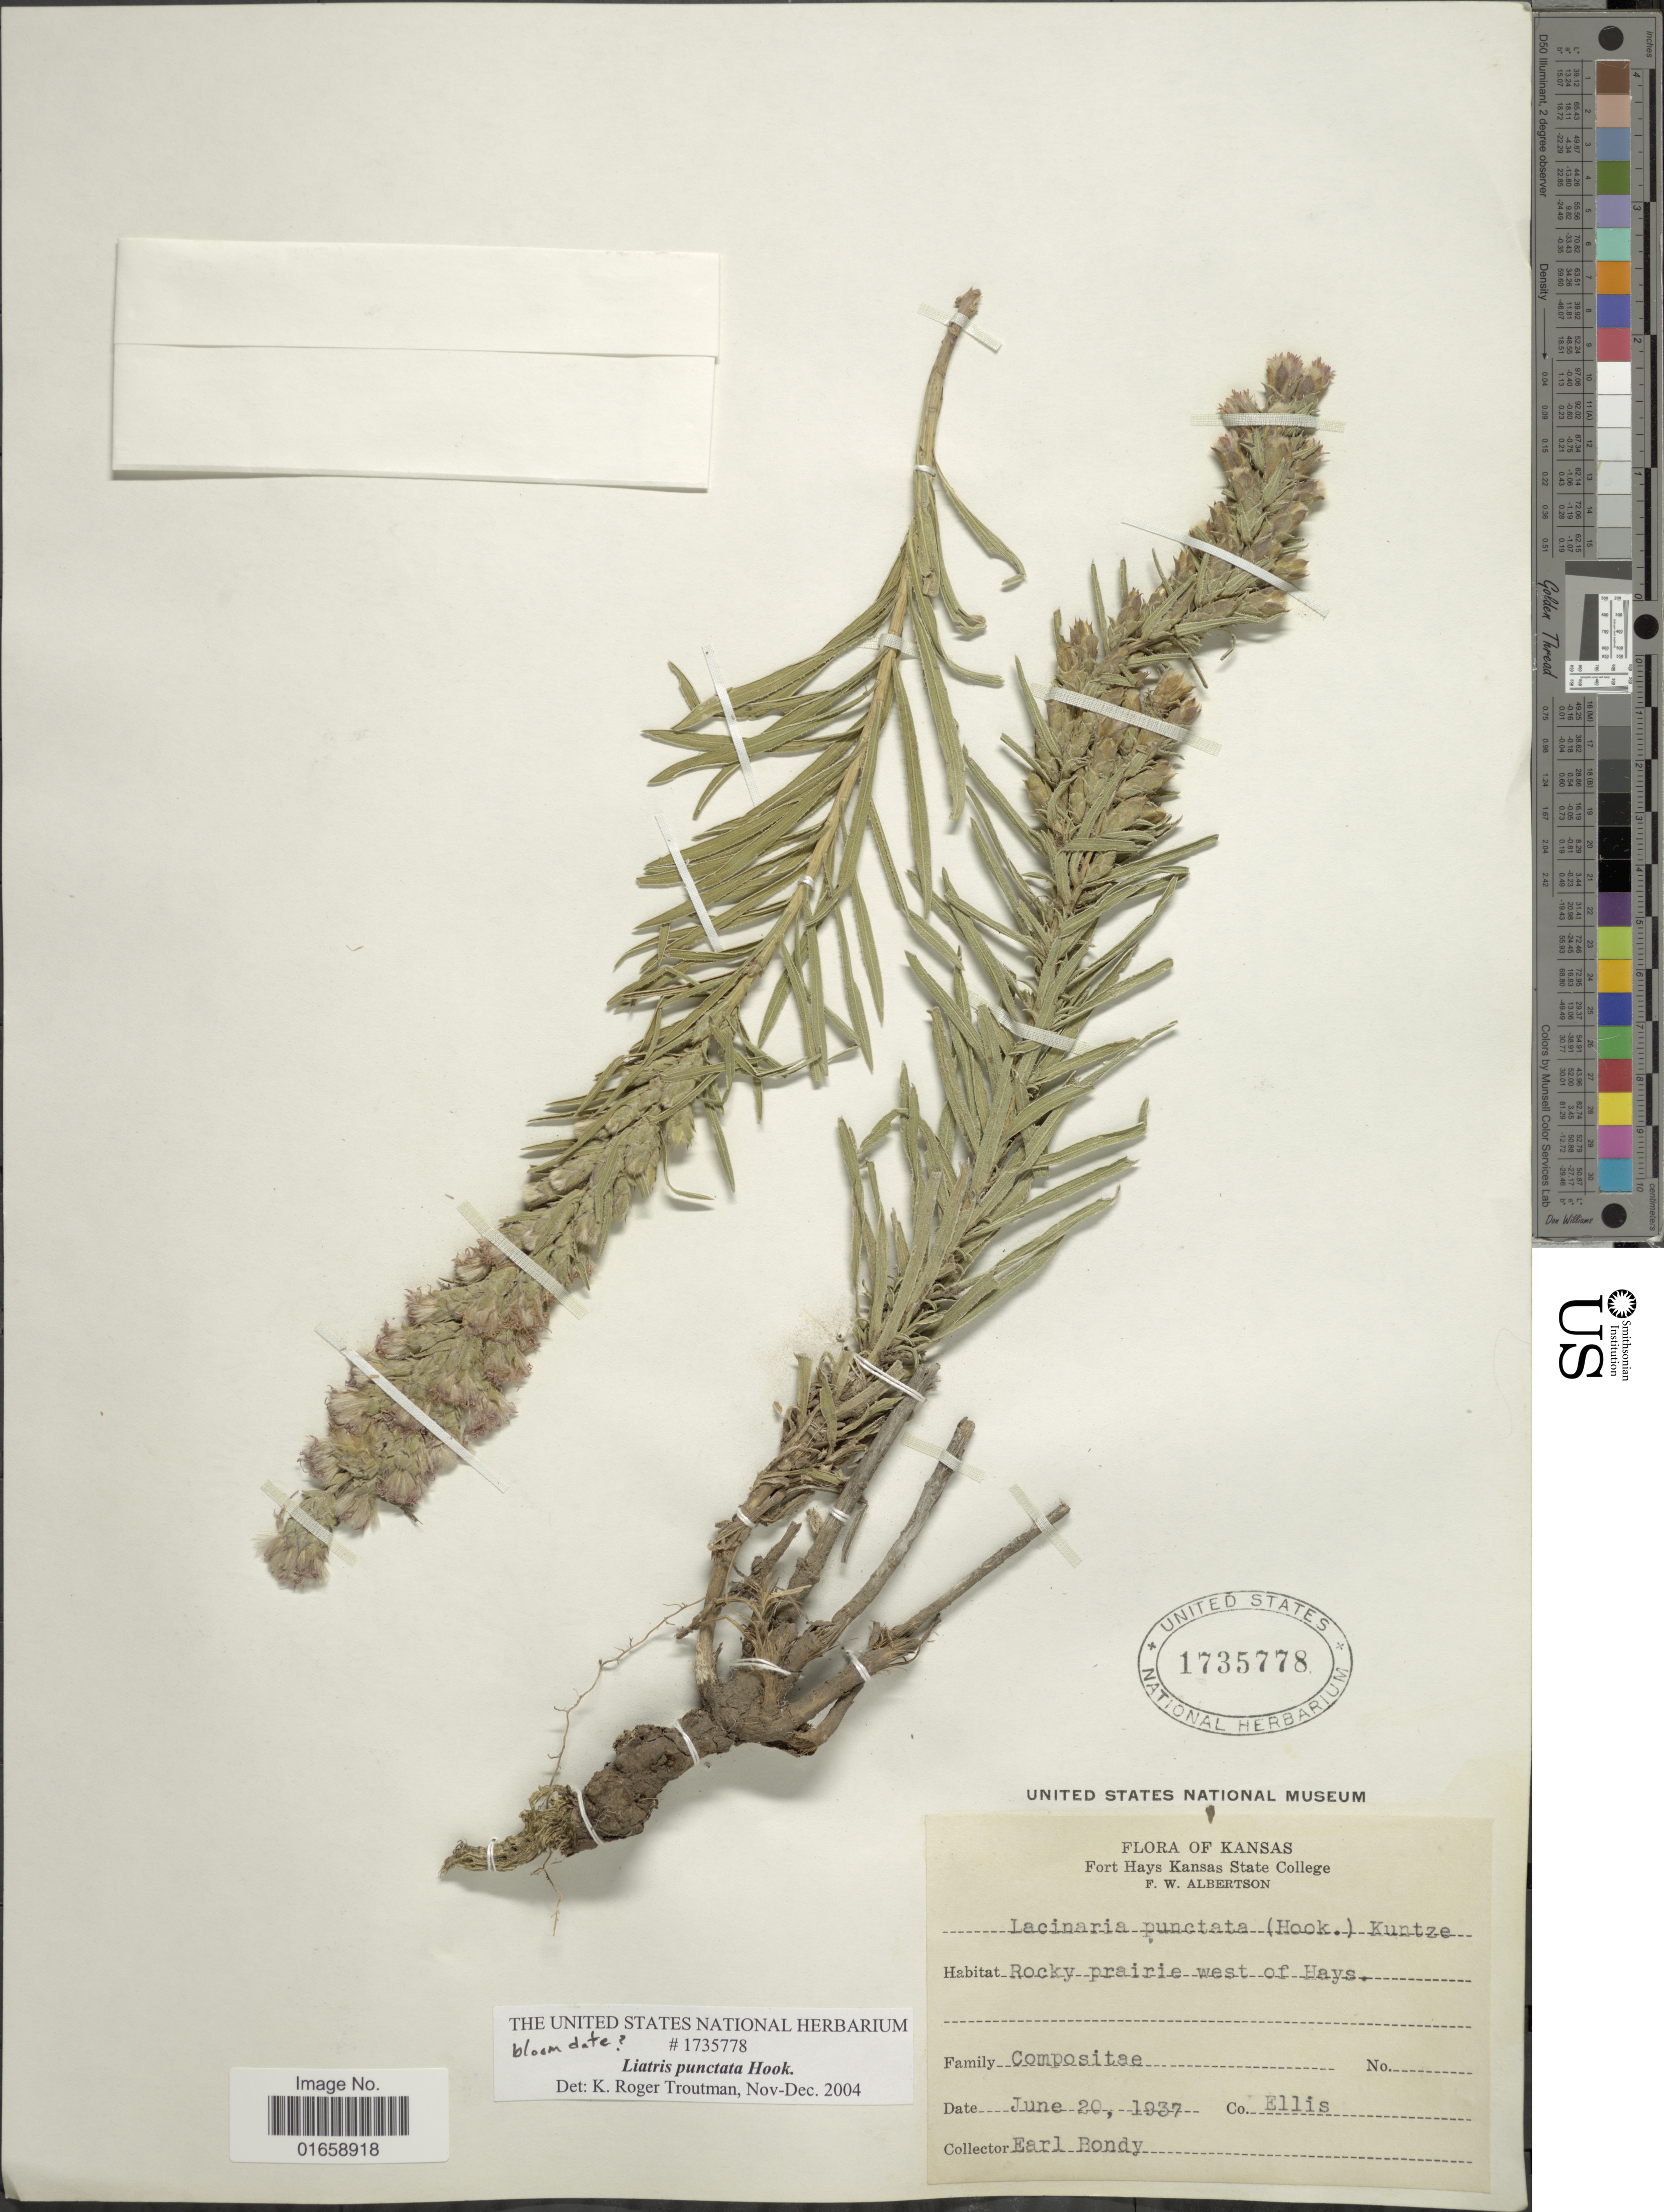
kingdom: Plantae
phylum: Tracheophyta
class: Magnoliopsida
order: Asterales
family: Asteraceae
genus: Liatris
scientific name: Liatris punctata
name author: Hook.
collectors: E. Bondy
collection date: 1937-06-20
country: United States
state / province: Kansas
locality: Co.: Ellis,Rocky prairies west of Hays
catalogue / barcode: US 1735778